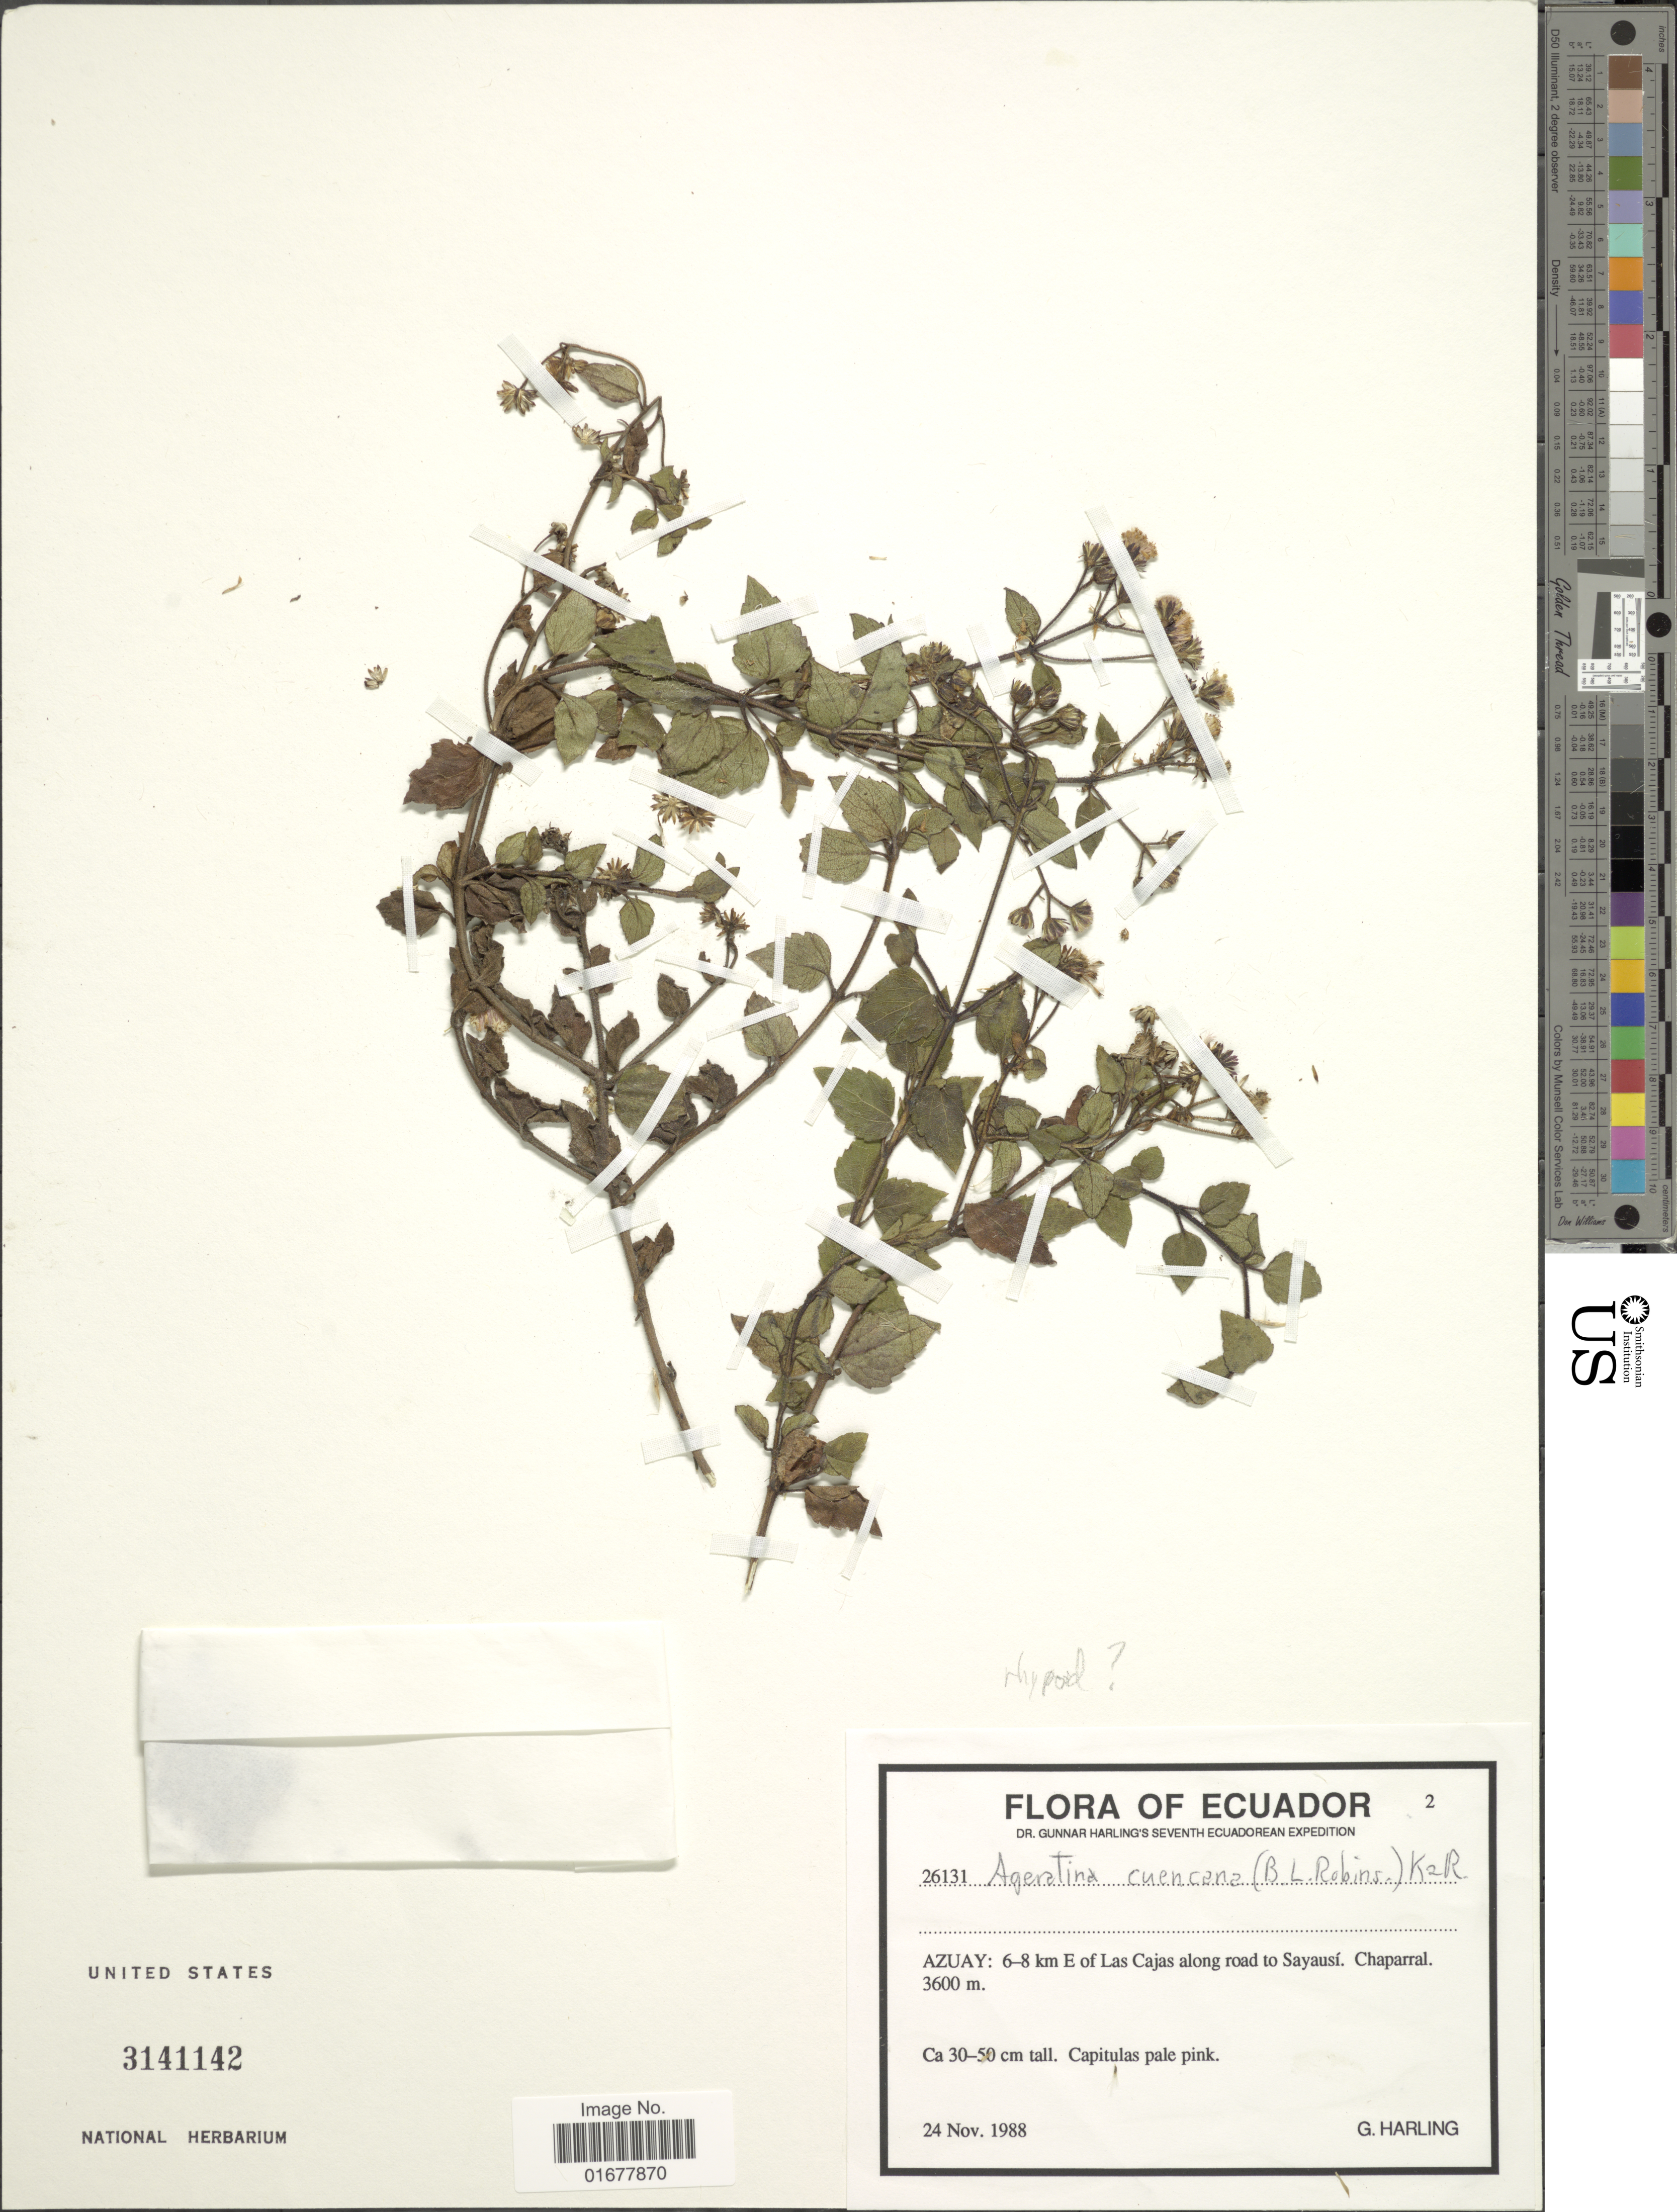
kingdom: Plantae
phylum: Tracheophyta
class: Magnoliopsida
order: Asterales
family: Asteraceae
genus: Ageratina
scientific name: Ageratina cuencana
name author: (B.L. Rob.) R.M. King & H. Rob.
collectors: G. Harling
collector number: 26131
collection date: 1988-11-24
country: Ecuador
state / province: Azuay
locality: Azuay: 6-8 km E of Las Cajas along road to Sayausi, Chaparral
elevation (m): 3600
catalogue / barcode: US 3141142